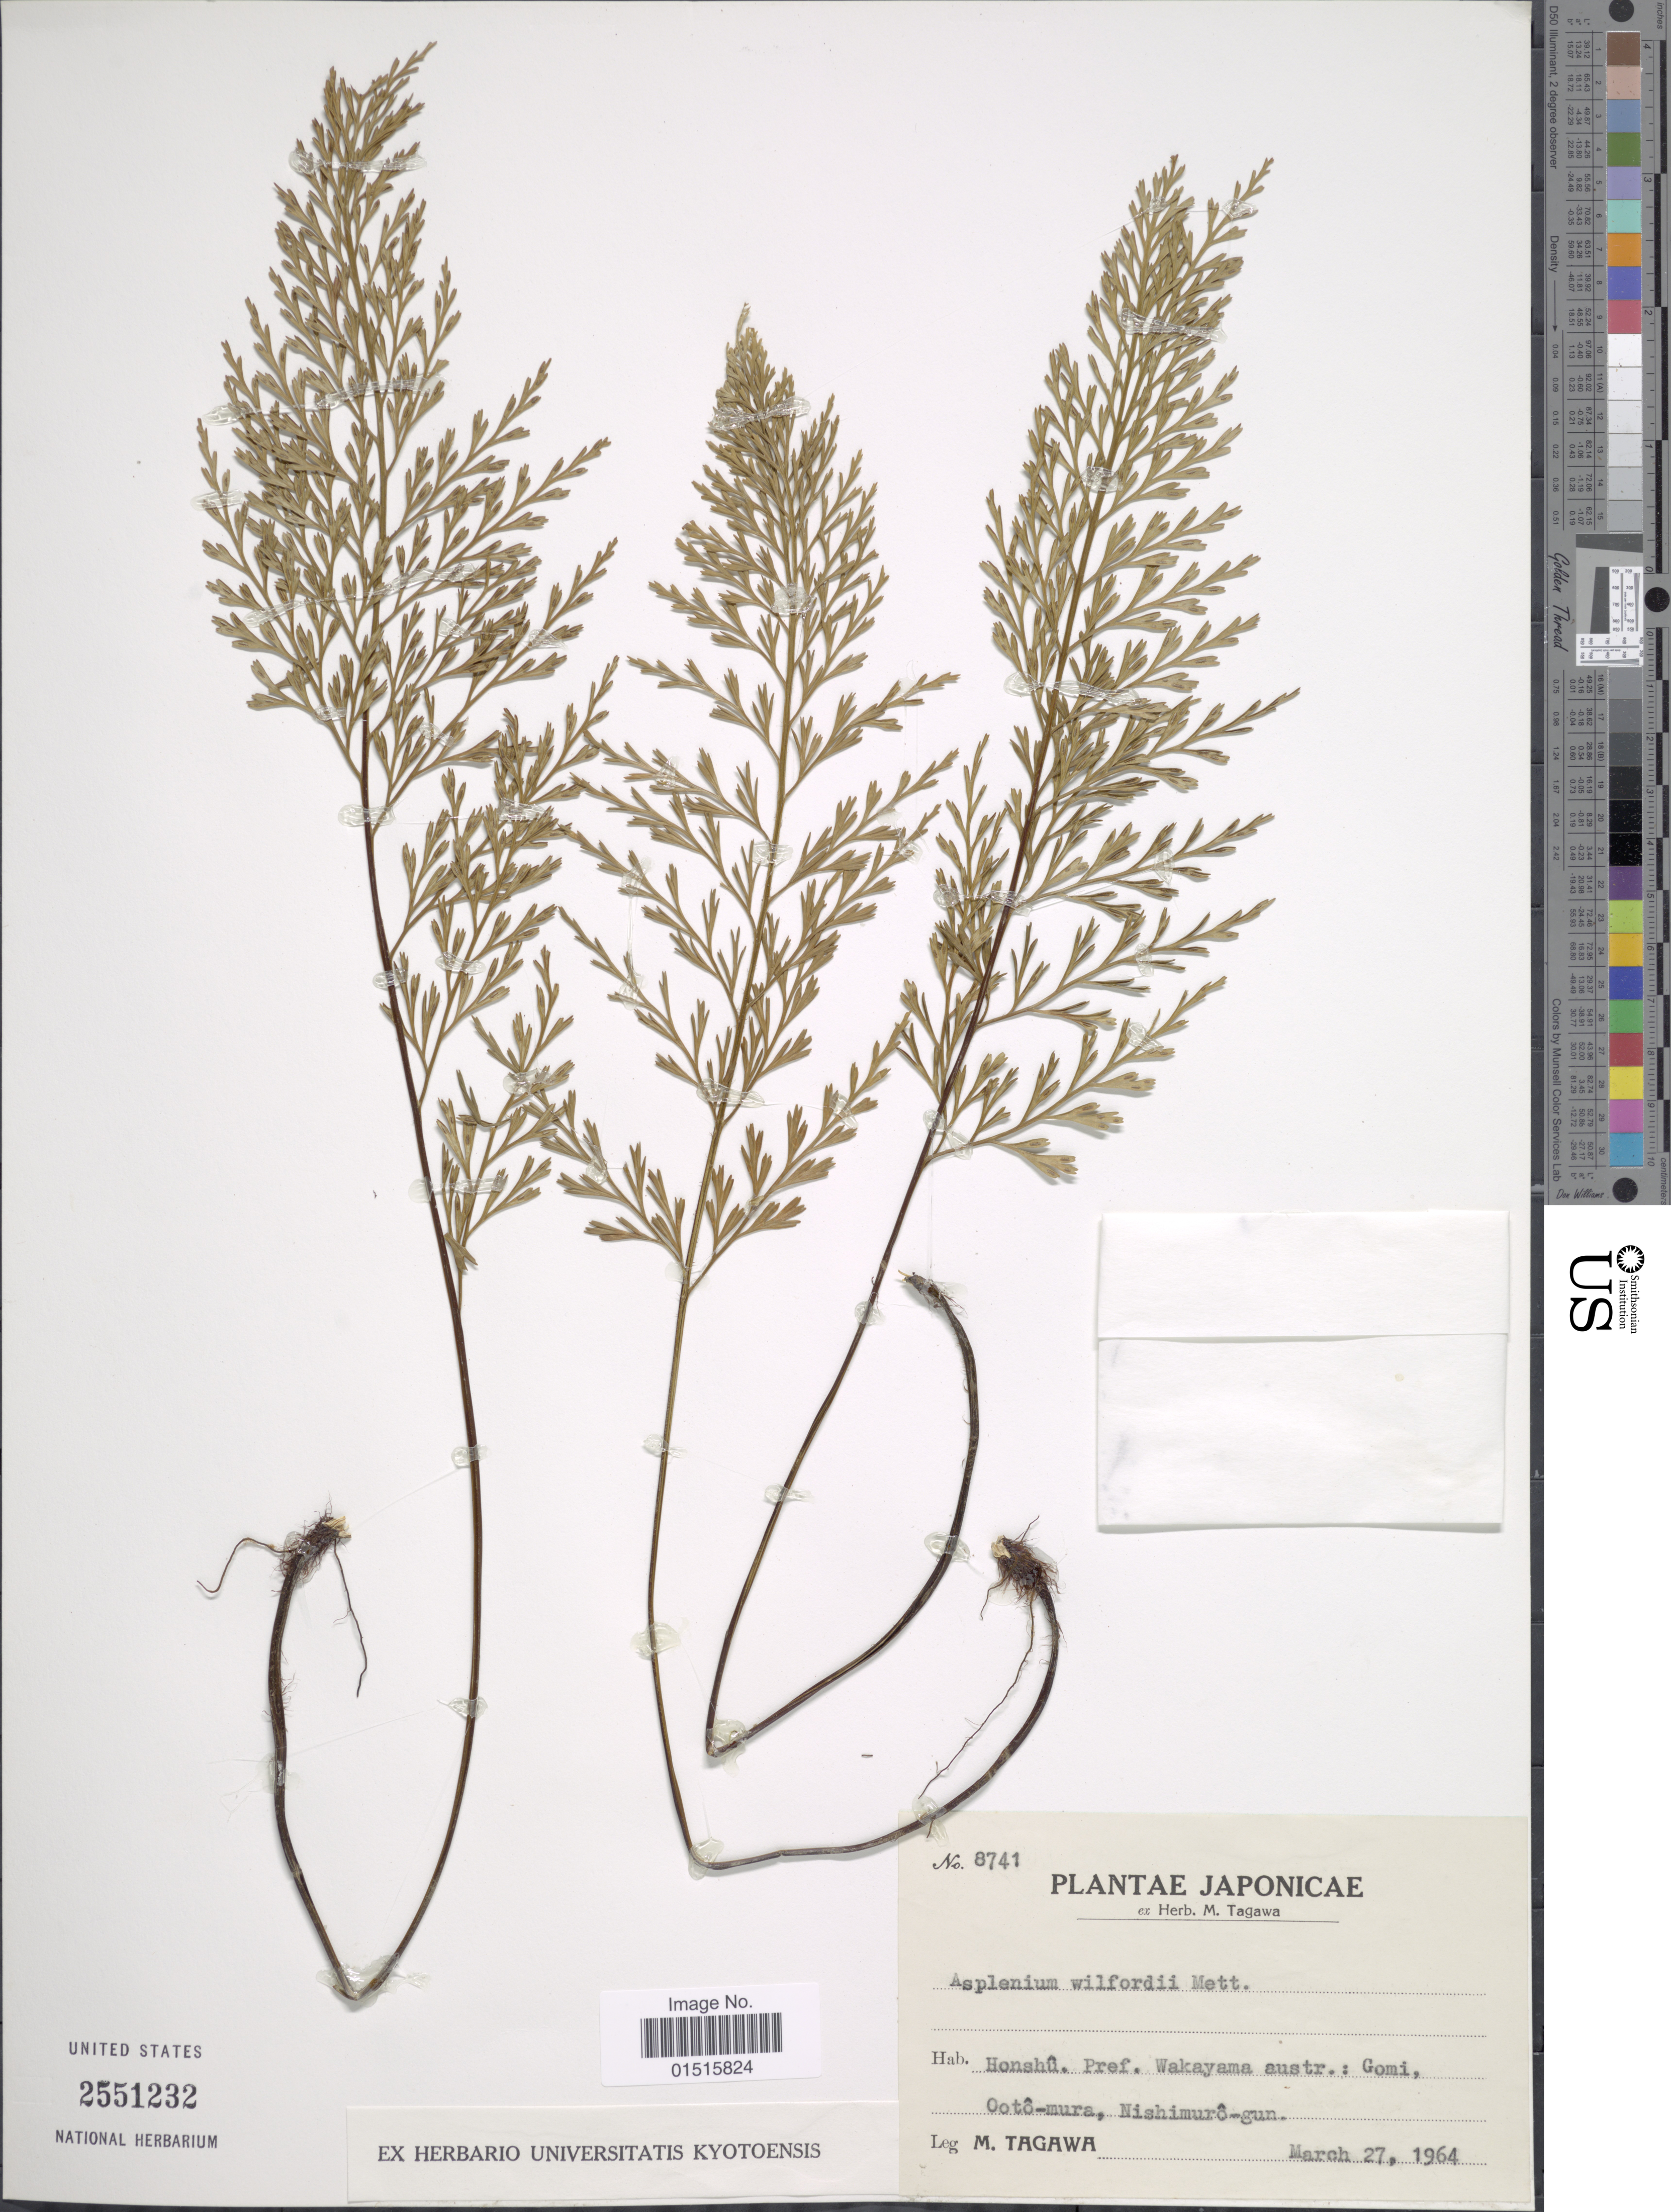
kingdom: Plantae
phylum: Tracheophyta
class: Polypodiopsida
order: Polypodiales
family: Aspleniaceae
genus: Asplenium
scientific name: Asplenium wilfordii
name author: Mett. ex Kuhn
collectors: M. Tagawa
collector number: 8741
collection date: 1964-03-27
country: Japan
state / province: Wakayama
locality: Honshu. Pref. Wakayamaaustr.: Gomi, Ooto-mura, Nishimuro- gun.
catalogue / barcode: US 2551232